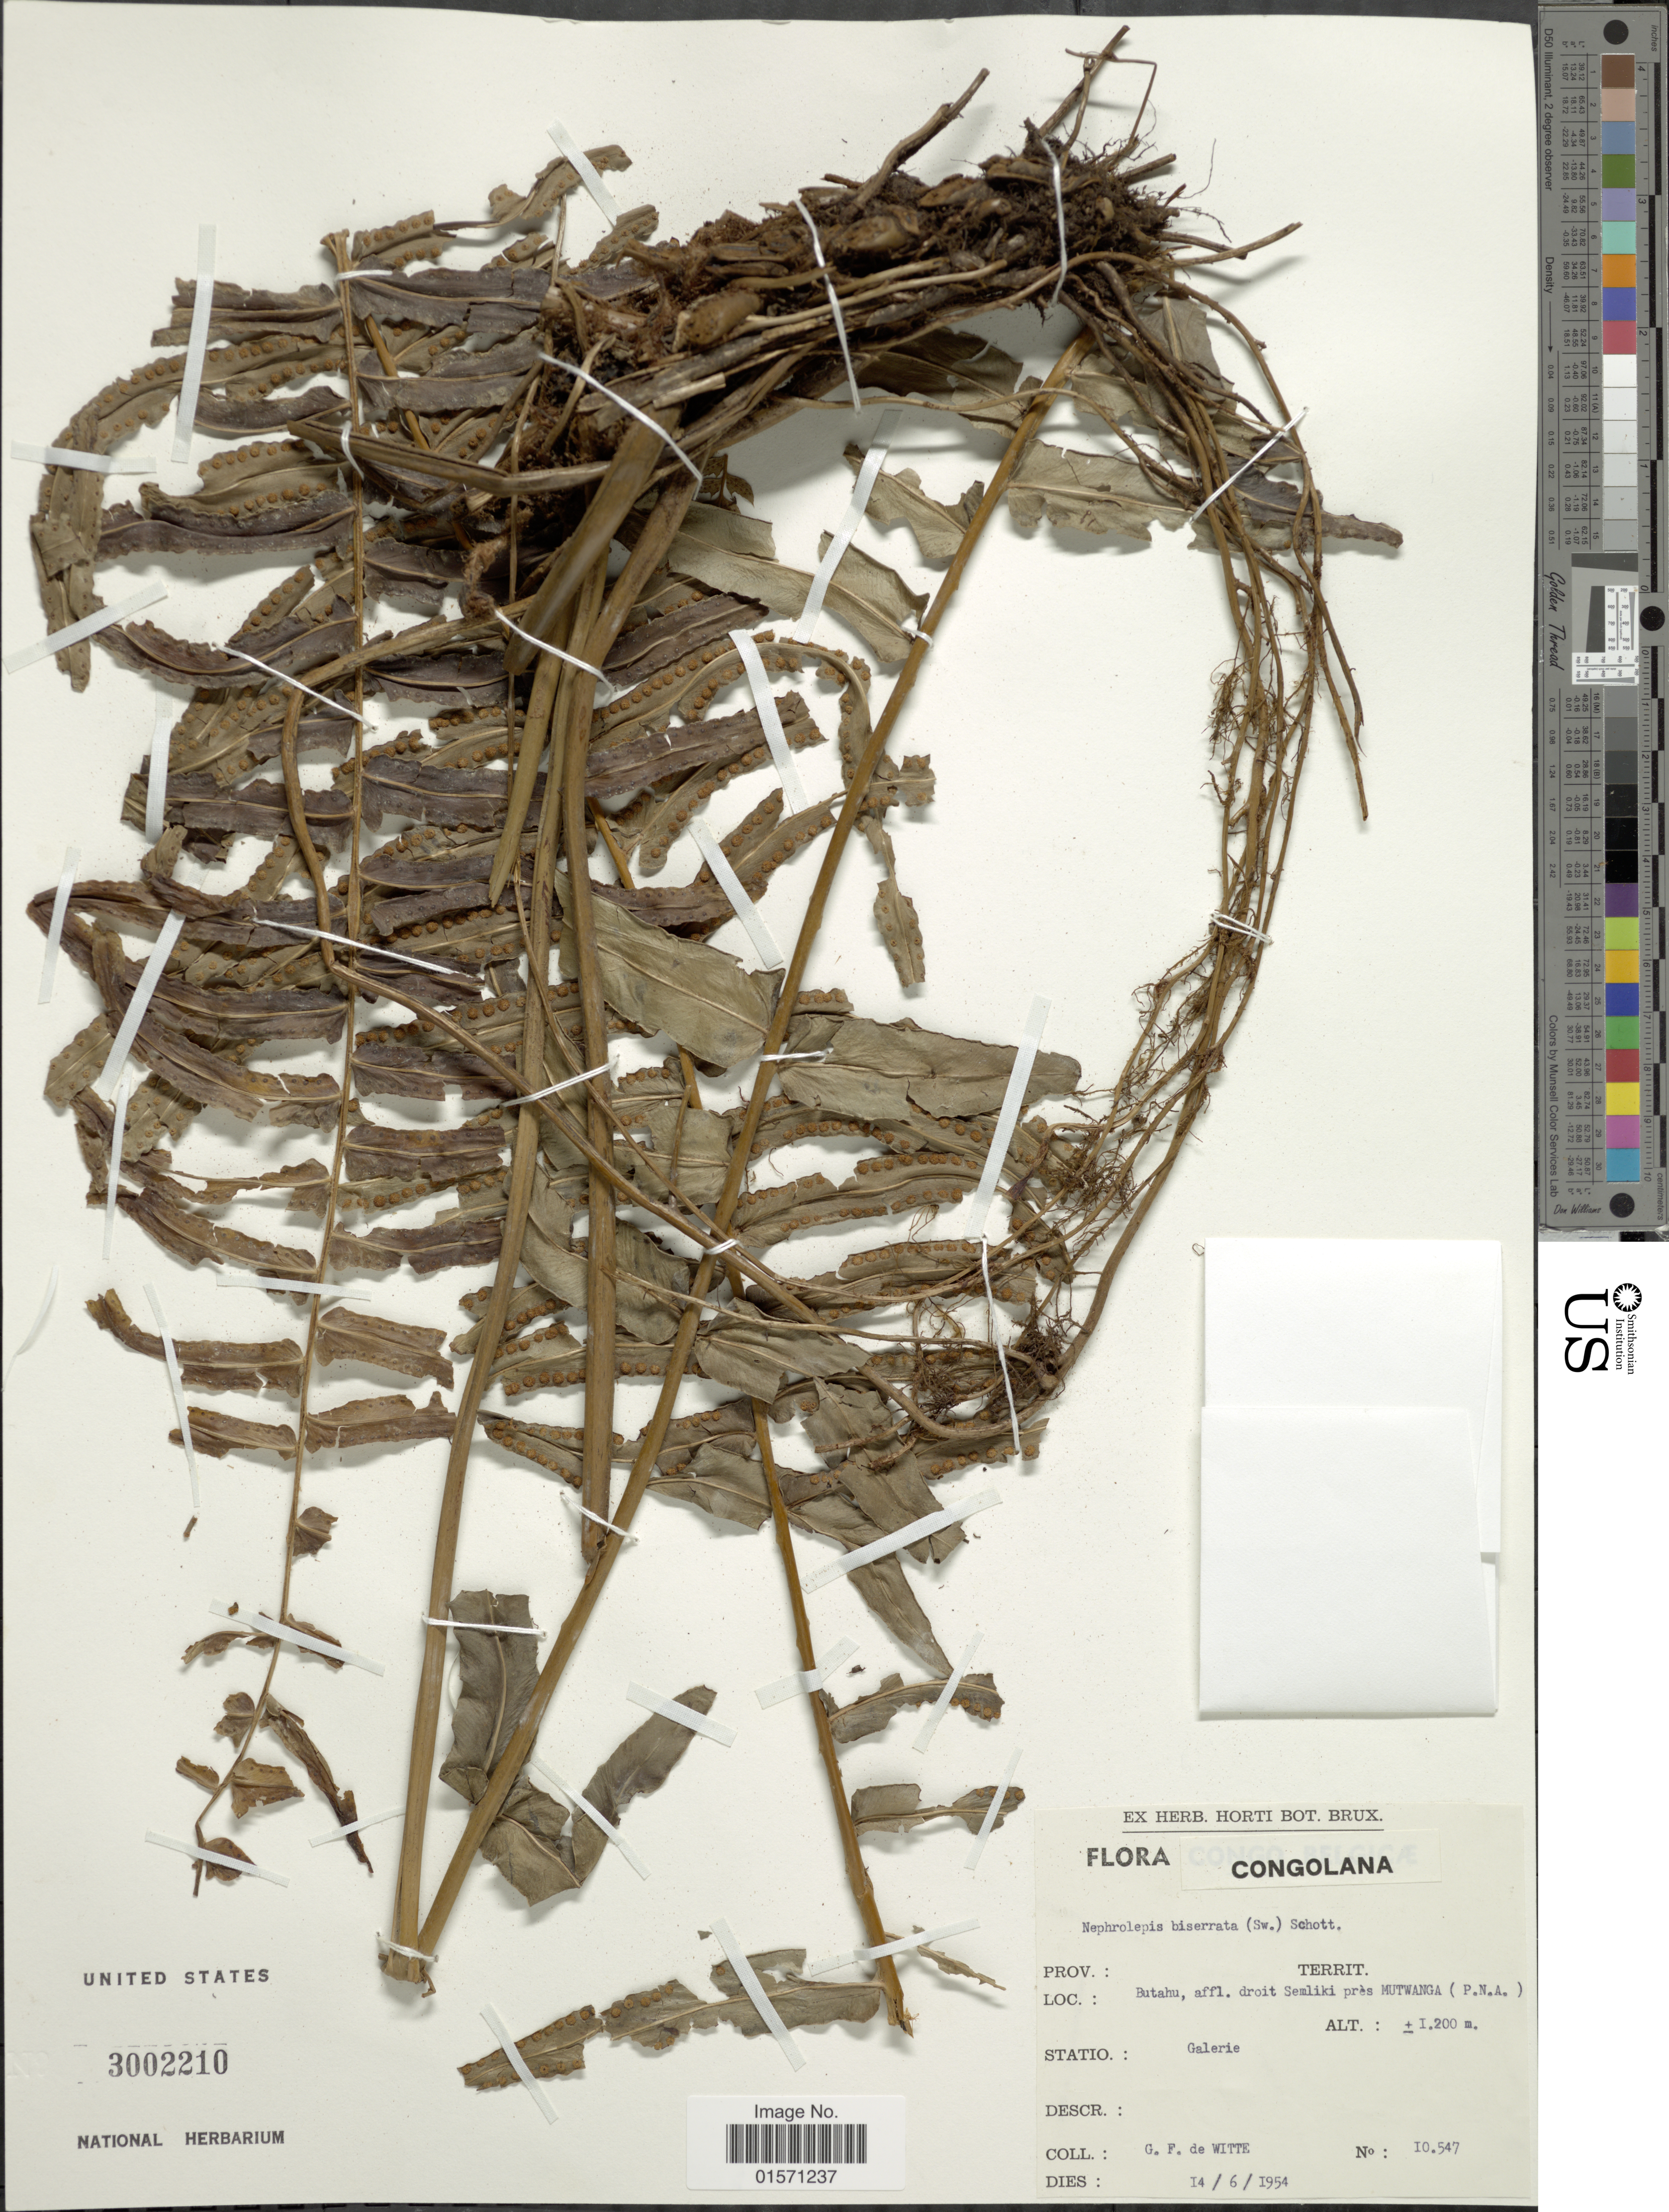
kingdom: Plantae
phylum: Tracheophyta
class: Polypodiopsida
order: Polypodiales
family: Nephrolepidaceae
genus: Nephrolepis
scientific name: Nephrolepis biserrata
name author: (Sw.) Schott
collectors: G. de Witte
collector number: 10547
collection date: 1954-06-14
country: Congo, Democratic Republic of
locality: Congolana. Butahu, affl. droit Semliki près Mutwanga ( P.N.A. )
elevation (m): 1200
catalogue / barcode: US 3002210